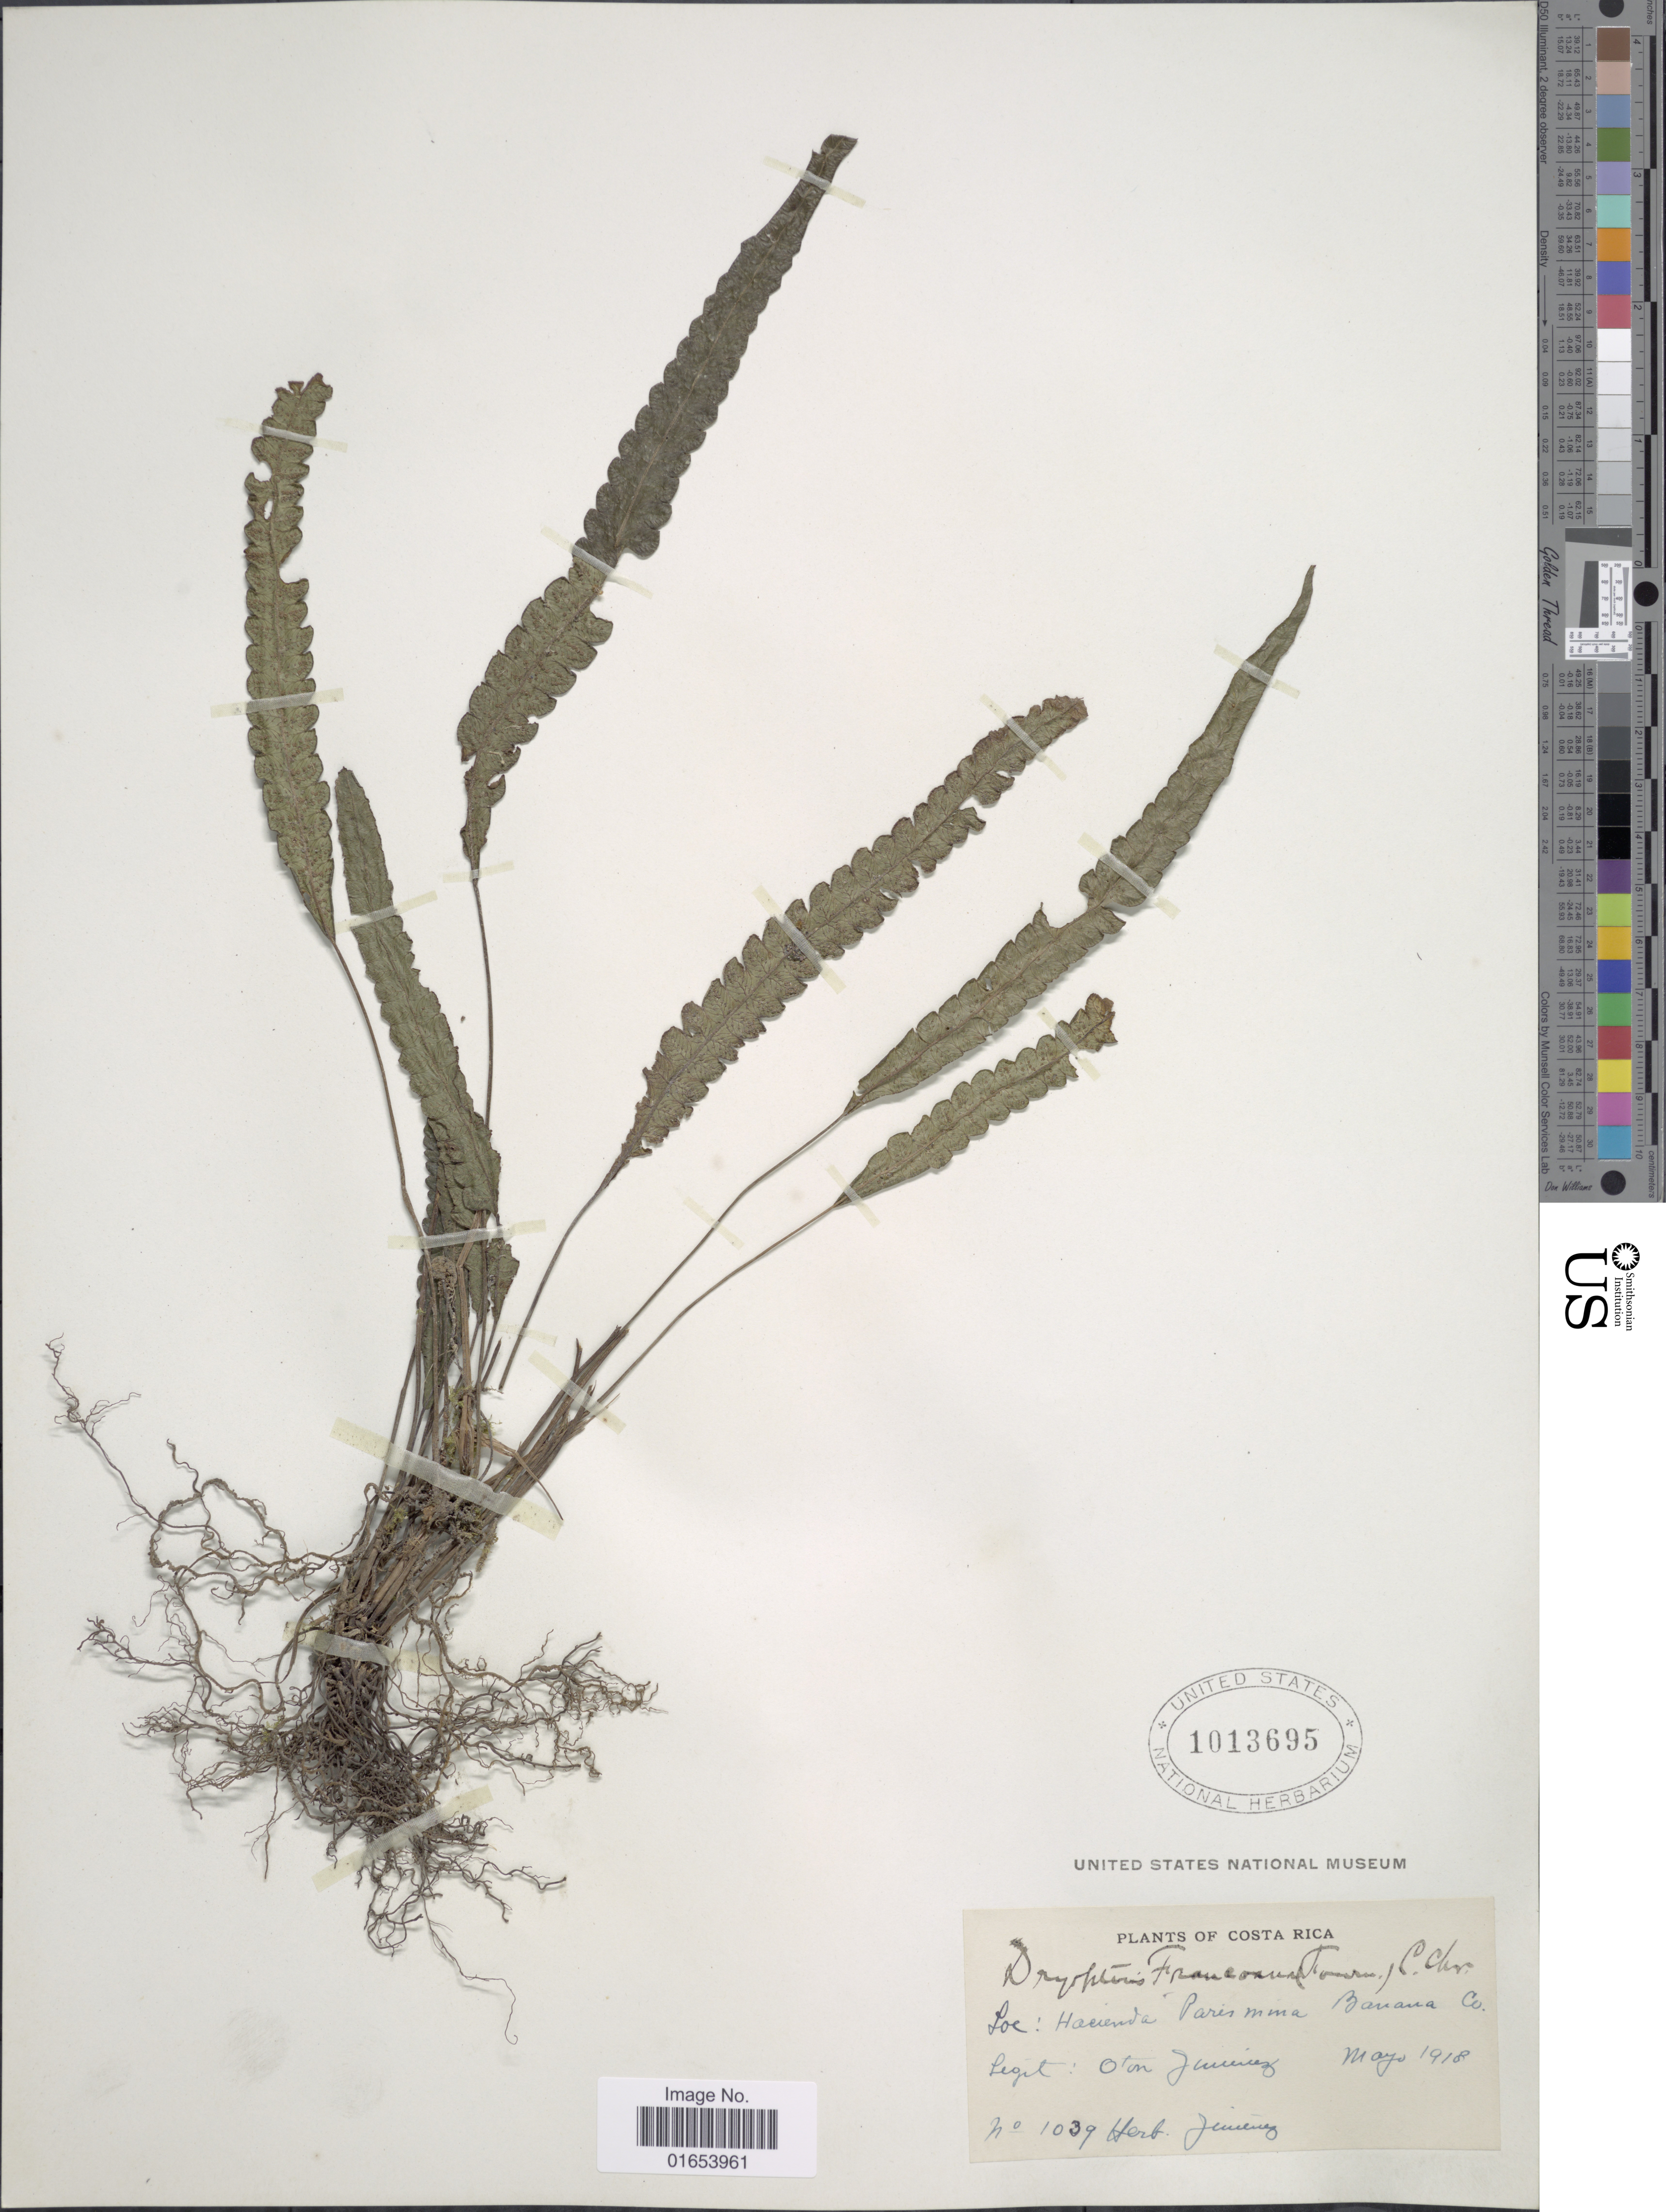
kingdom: Plantae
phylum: Tracheophyta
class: Polypodiopsida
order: Polypodiales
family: Thelypteridaceae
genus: Goniopteris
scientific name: Goniopteris francoana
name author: (E. Fourn.) Á. Löve & D. Löve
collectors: O. Jimenez L.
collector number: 1039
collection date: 1918-05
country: Costa Rica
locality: Hacienda Paris mma Banana Co.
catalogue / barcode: US 1013695